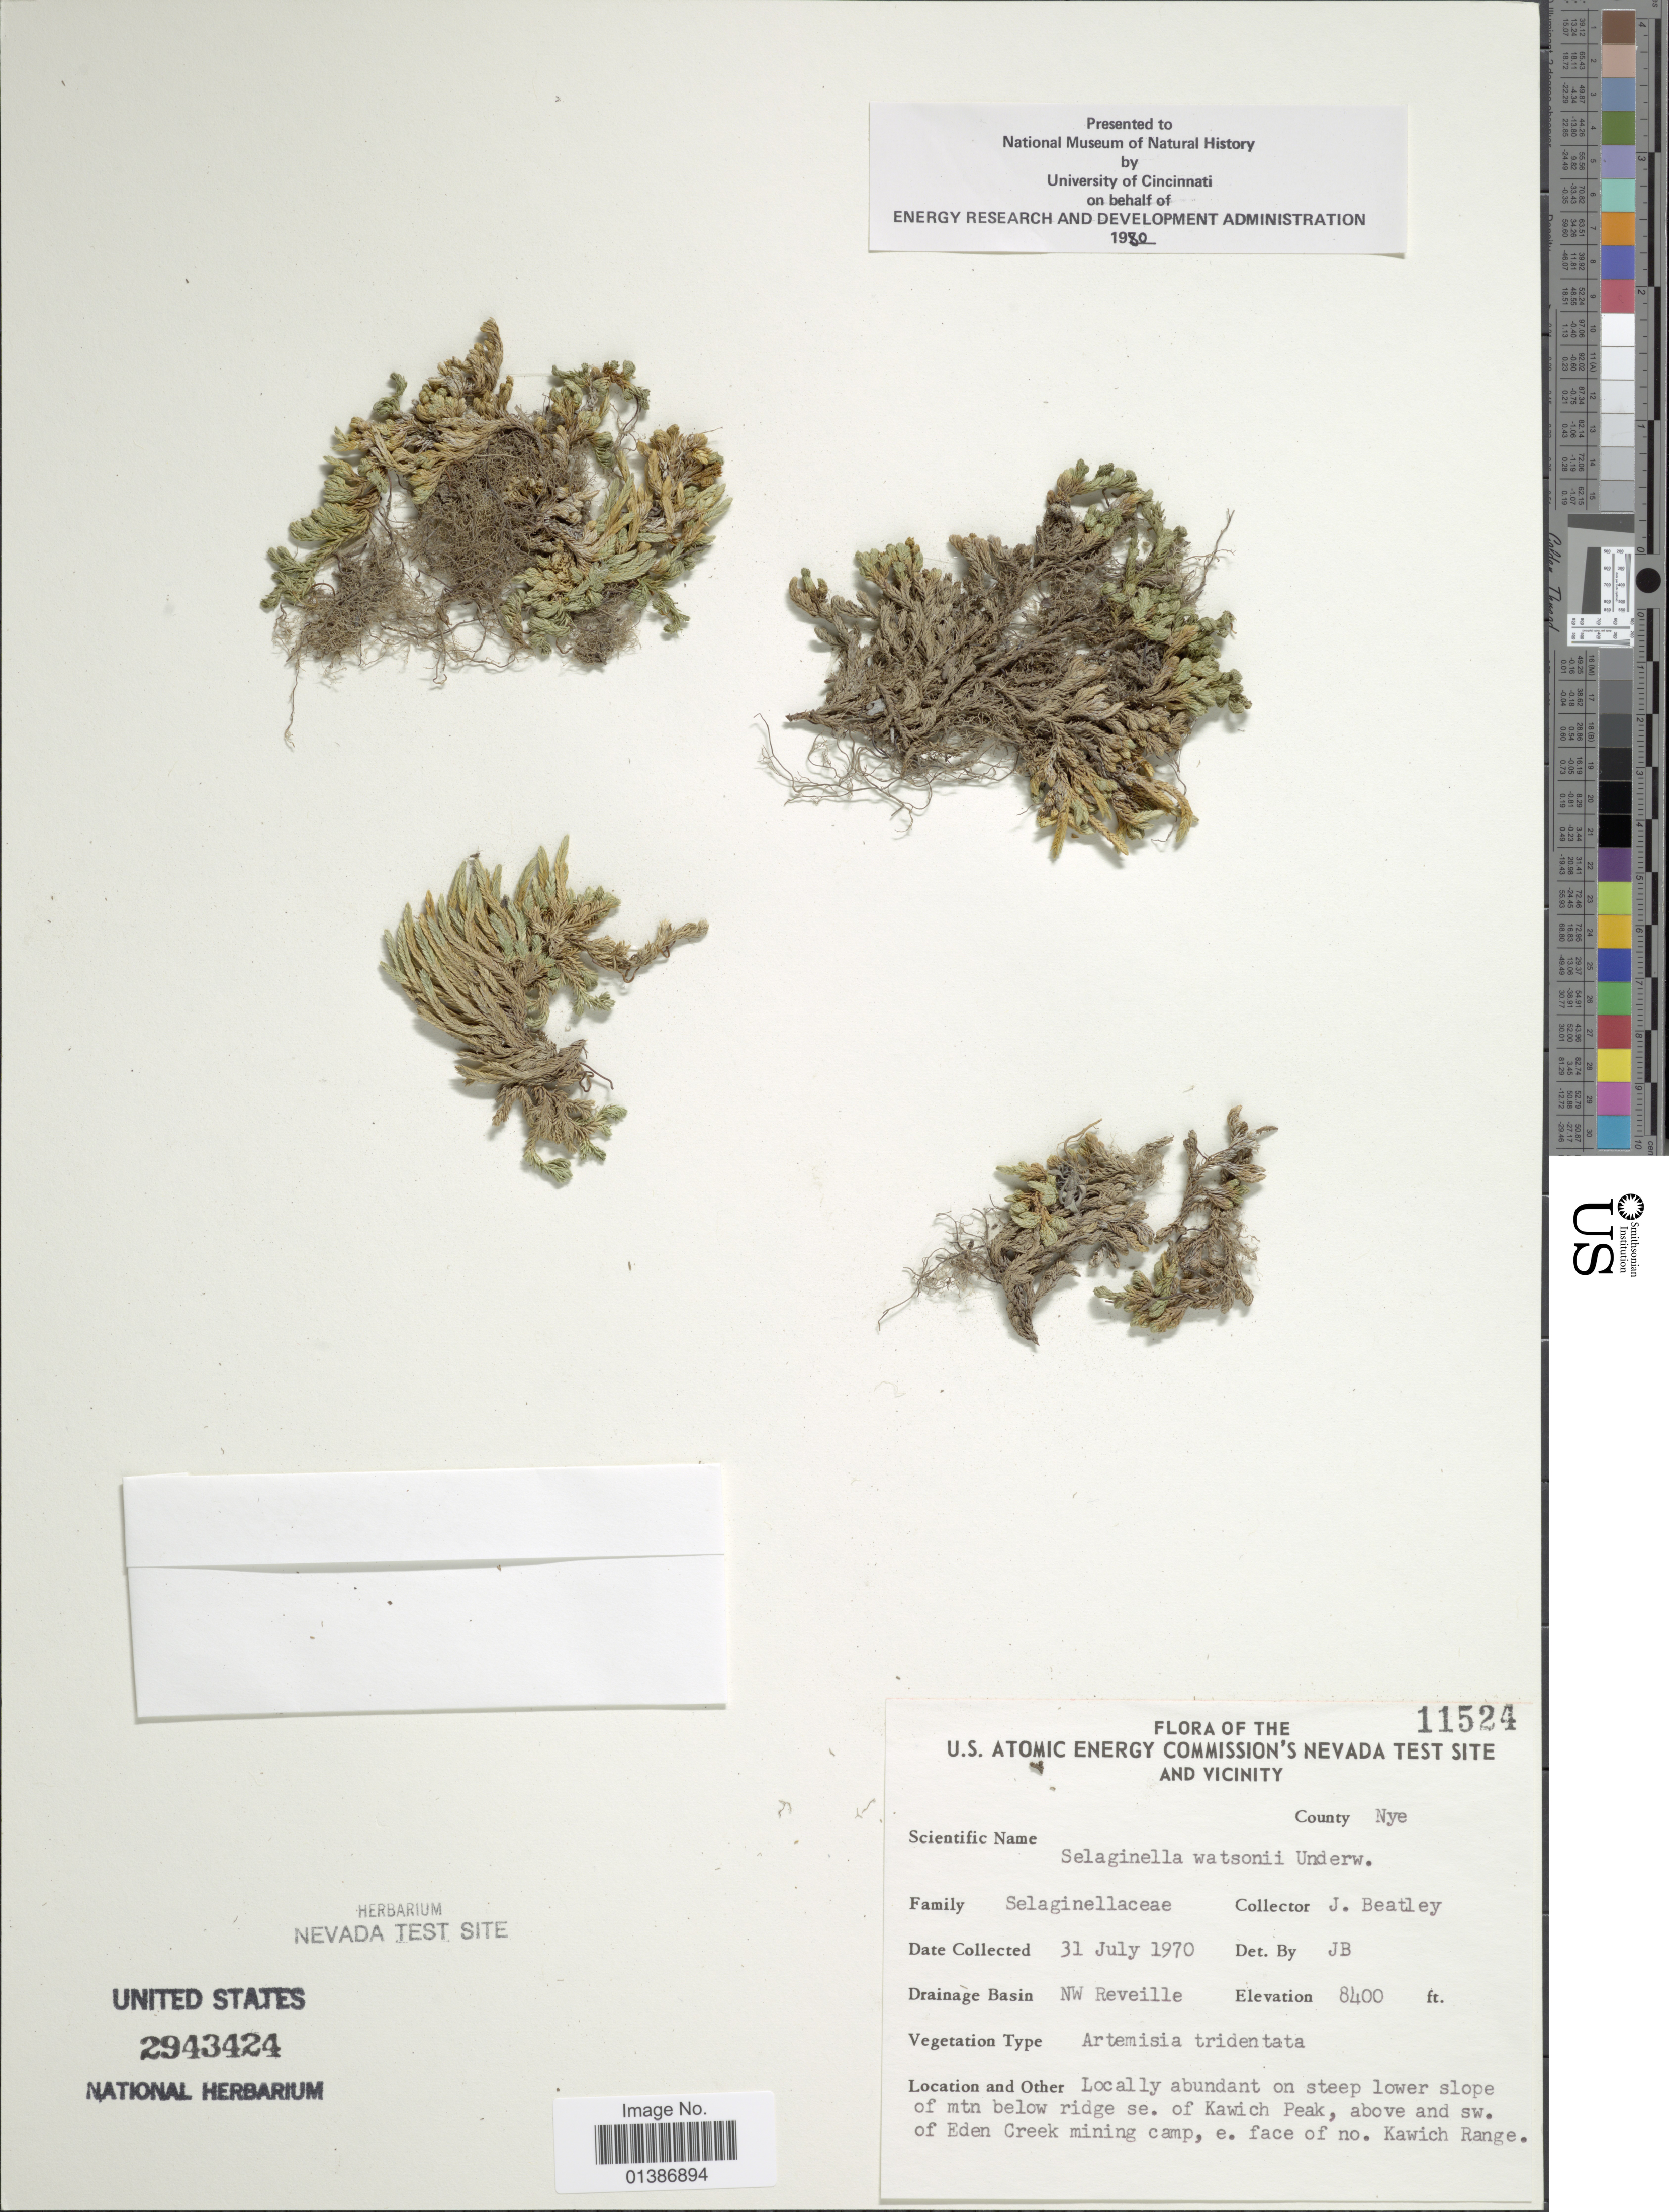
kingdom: Plantae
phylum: Tracheophyta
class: Lycopodiopsida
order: Selaginellales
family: Selaginellaceae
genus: Selaginella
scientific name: Selaginella watsonii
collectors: J. C. Beatley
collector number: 11524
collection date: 1970-07-31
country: United States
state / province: Nevada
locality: Flora of the U.S. Atomic Energy Commission's Nevada Test Site and Vicinity. County Nye. NW Reveille. Locally abundant on steep lower slope of mtn below ridge se. of Kawich Peak, above and sw. of Eden Creek mining camp, e. face of no. Kawich Range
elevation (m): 2560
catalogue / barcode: US 2943424